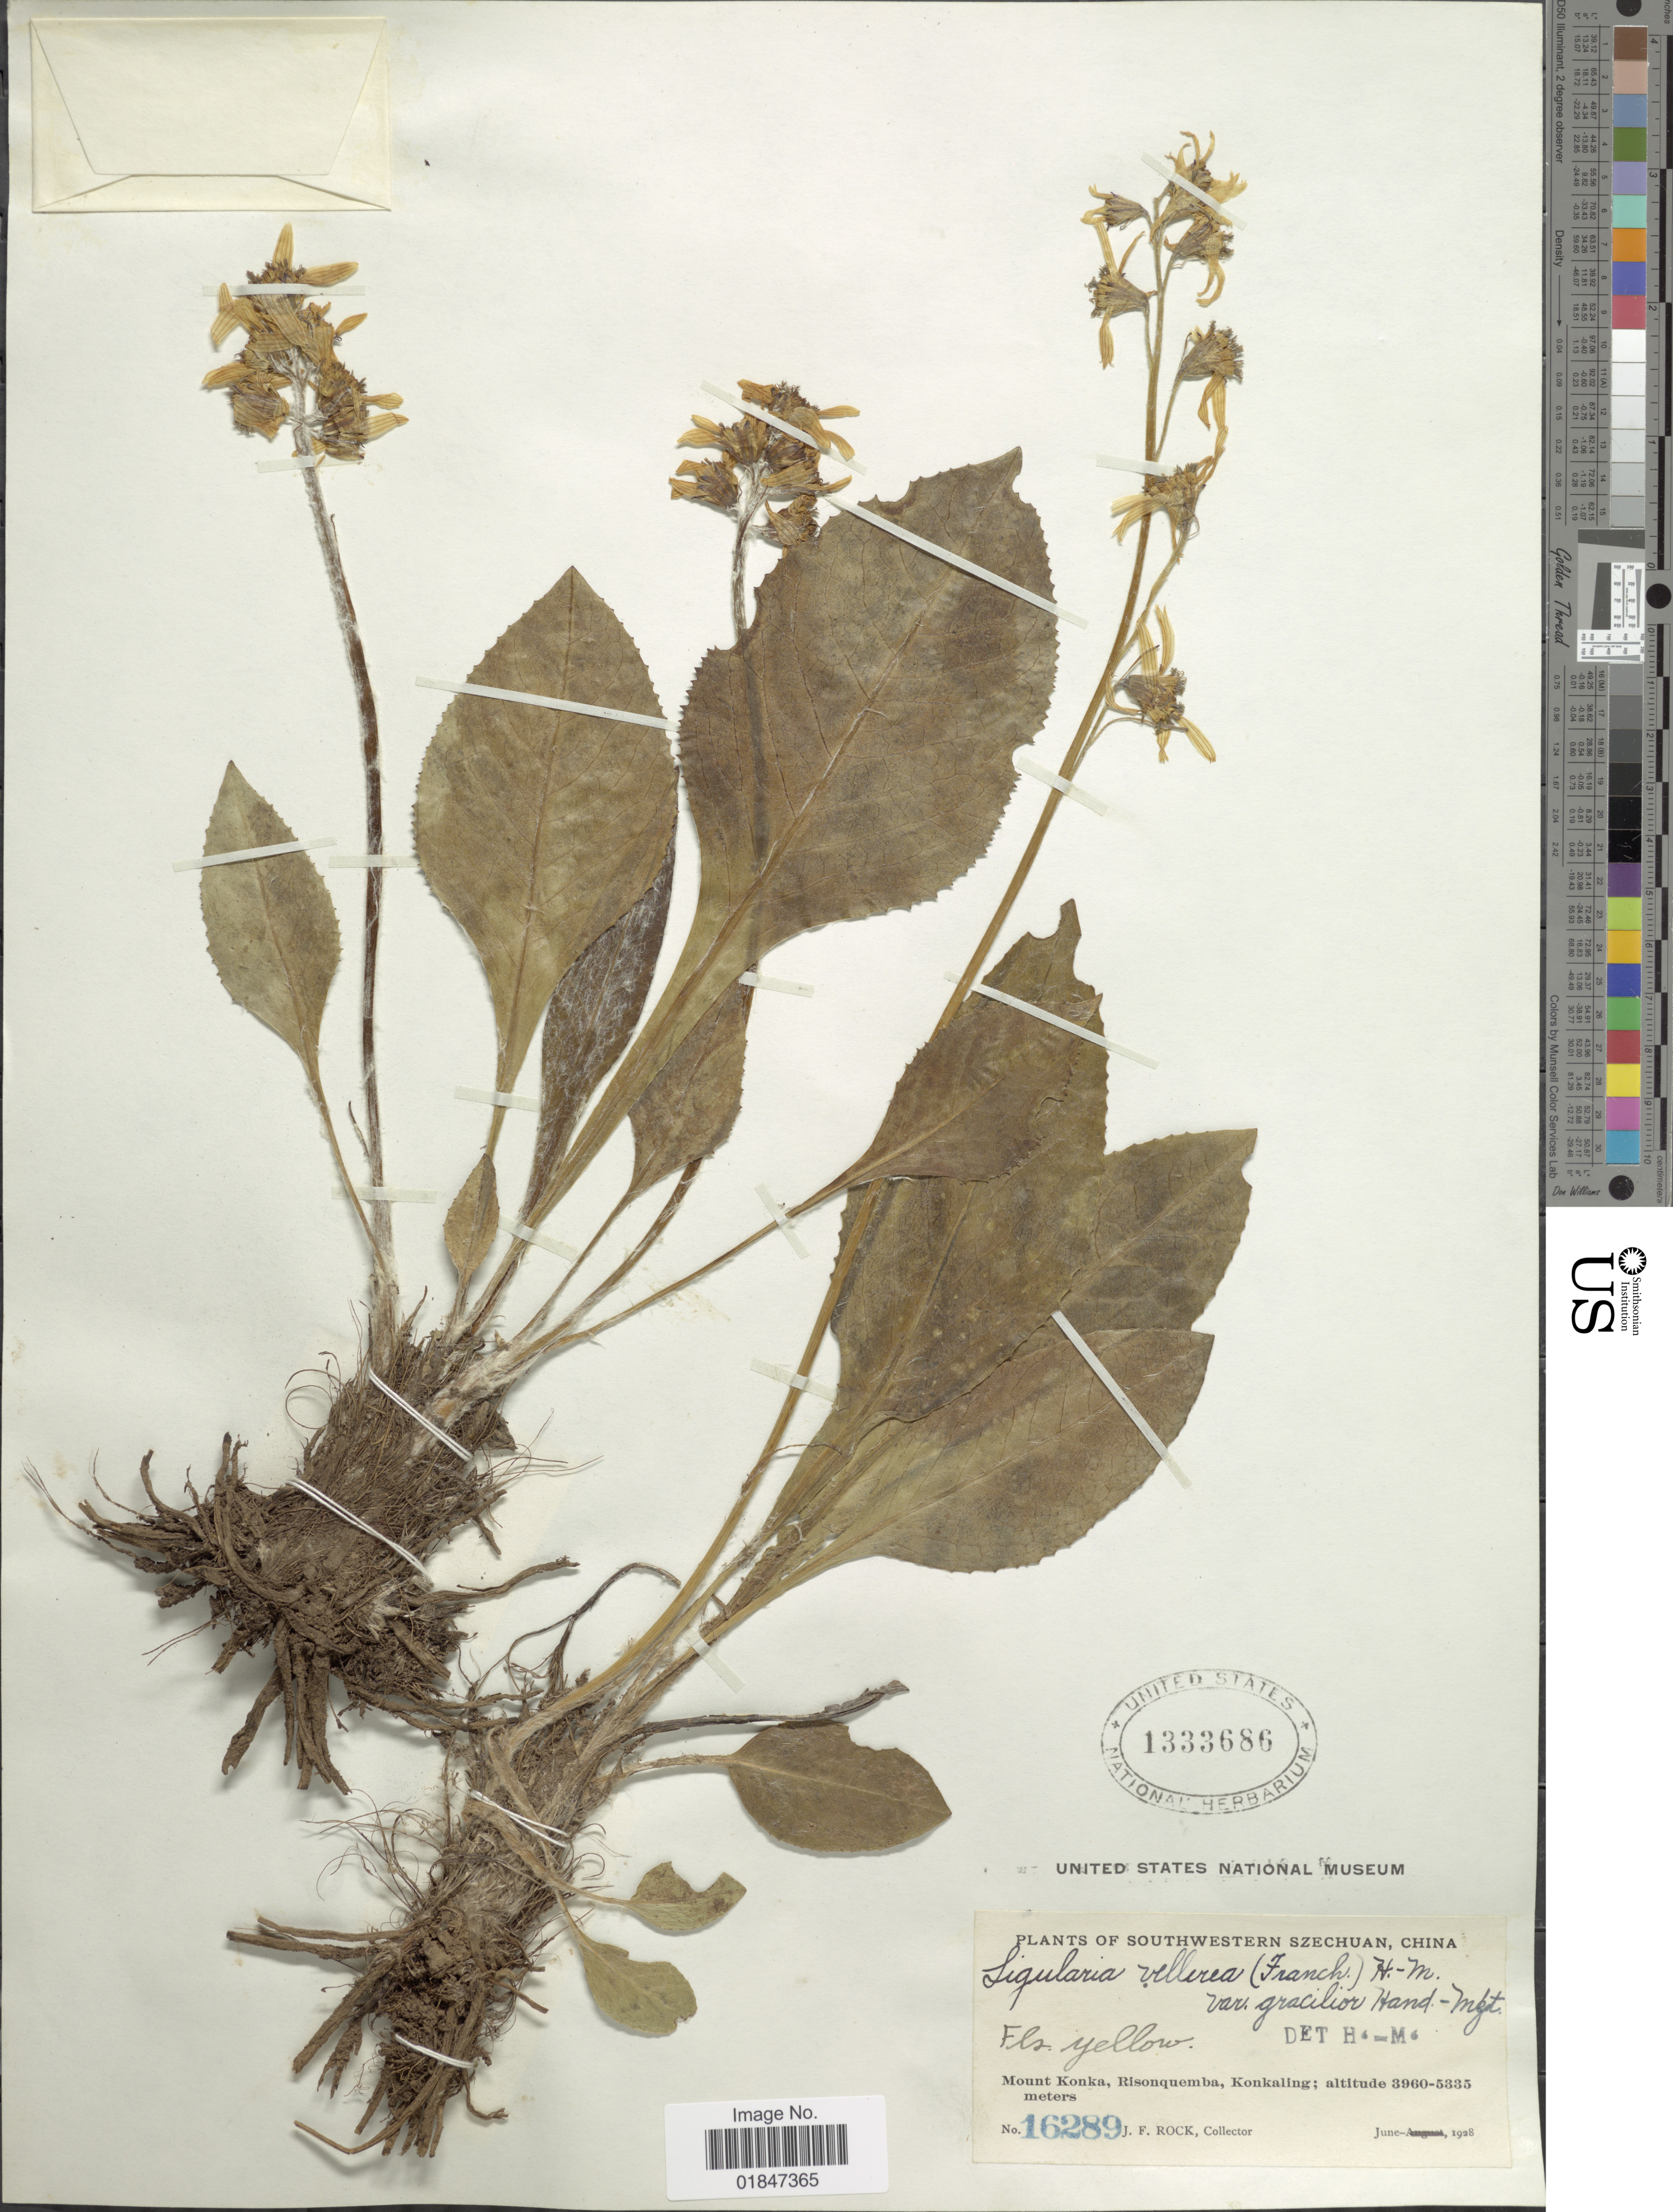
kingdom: Plantae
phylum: Tracheophyta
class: Magnoliopsida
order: Asterales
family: Asteraceae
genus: Ligularia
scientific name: Ligularia vellerea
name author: (Franch.) Hand.-Mazz.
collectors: J. Rock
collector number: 16289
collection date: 1928-06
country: China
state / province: Sichuan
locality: Southwestern Szechuan, Mount Konka, Risonquemba, Konkaling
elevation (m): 3960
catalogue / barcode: US 1333686